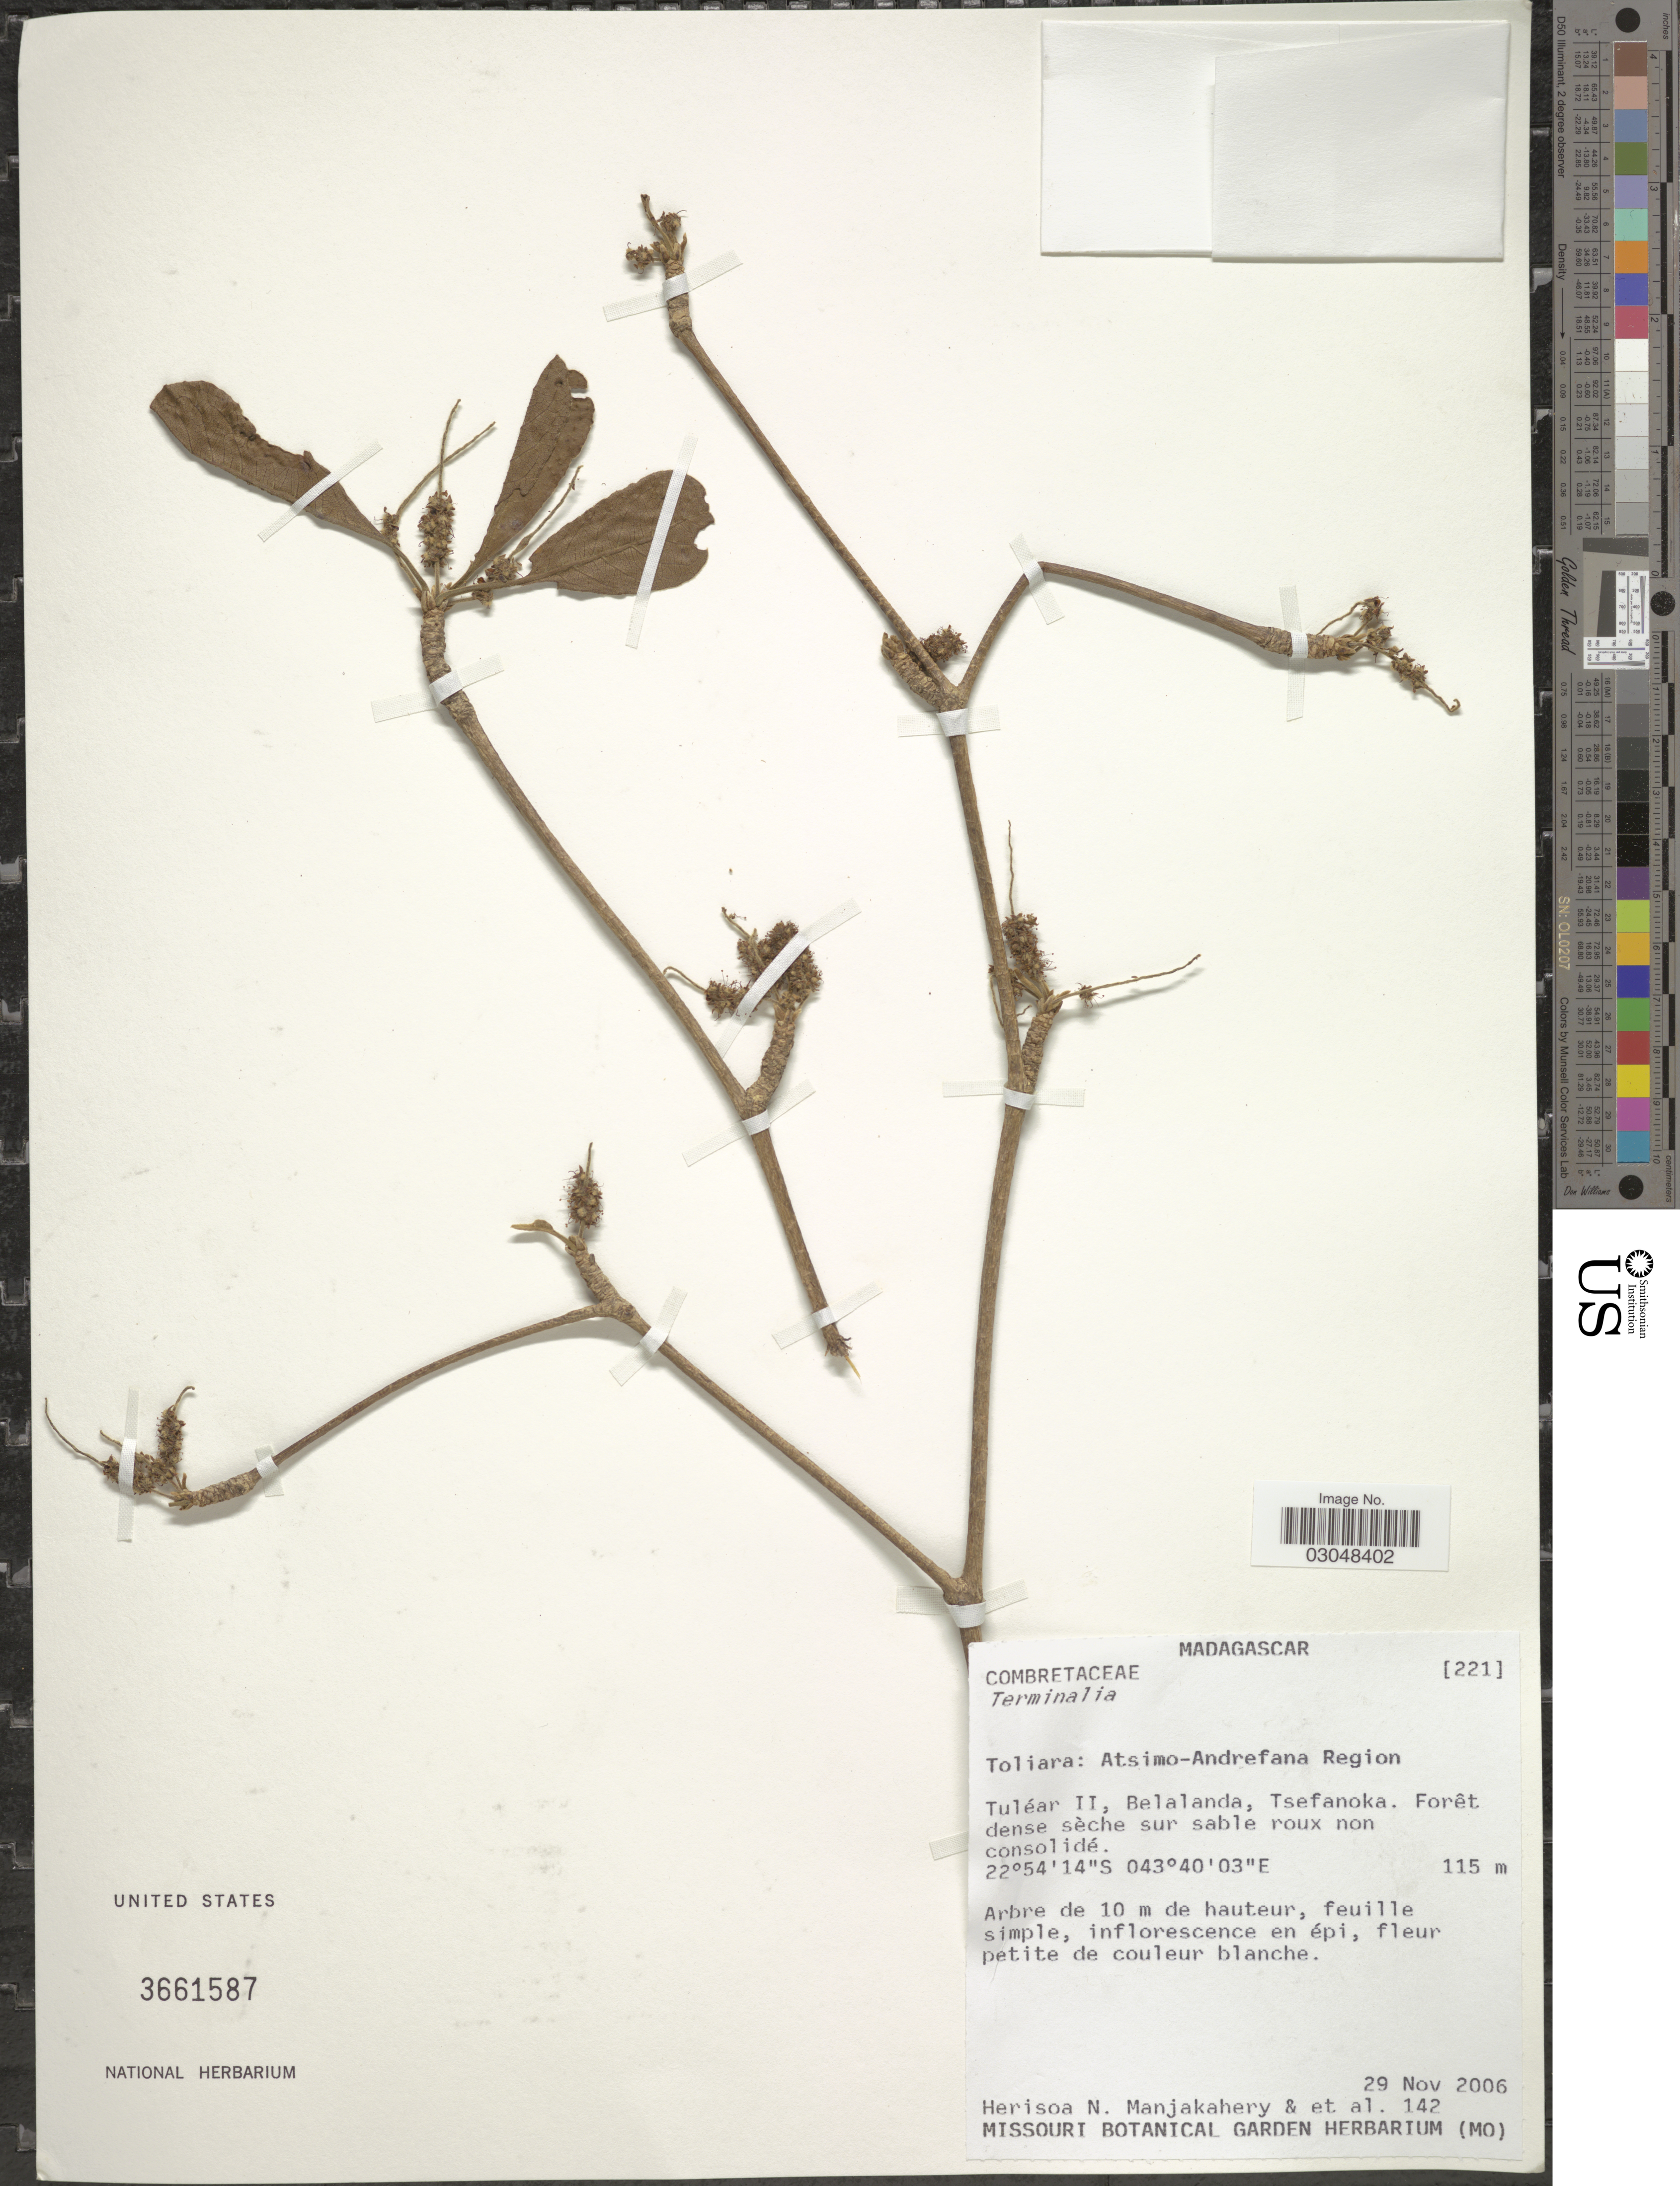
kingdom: Plantae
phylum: Tracheophyta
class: Magnoliopsida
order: Myrtales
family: Combretaceae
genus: Terminalia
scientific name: Terminalia sp.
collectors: H. N. Manjakahery & et al.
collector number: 142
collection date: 2006-11-29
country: Madagascar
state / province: Atsimo-Andrefana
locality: Atsimo-Andrefana Region. Tuléar II, Belalanda, Tsefanoka.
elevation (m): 115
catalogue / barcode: US 3661587